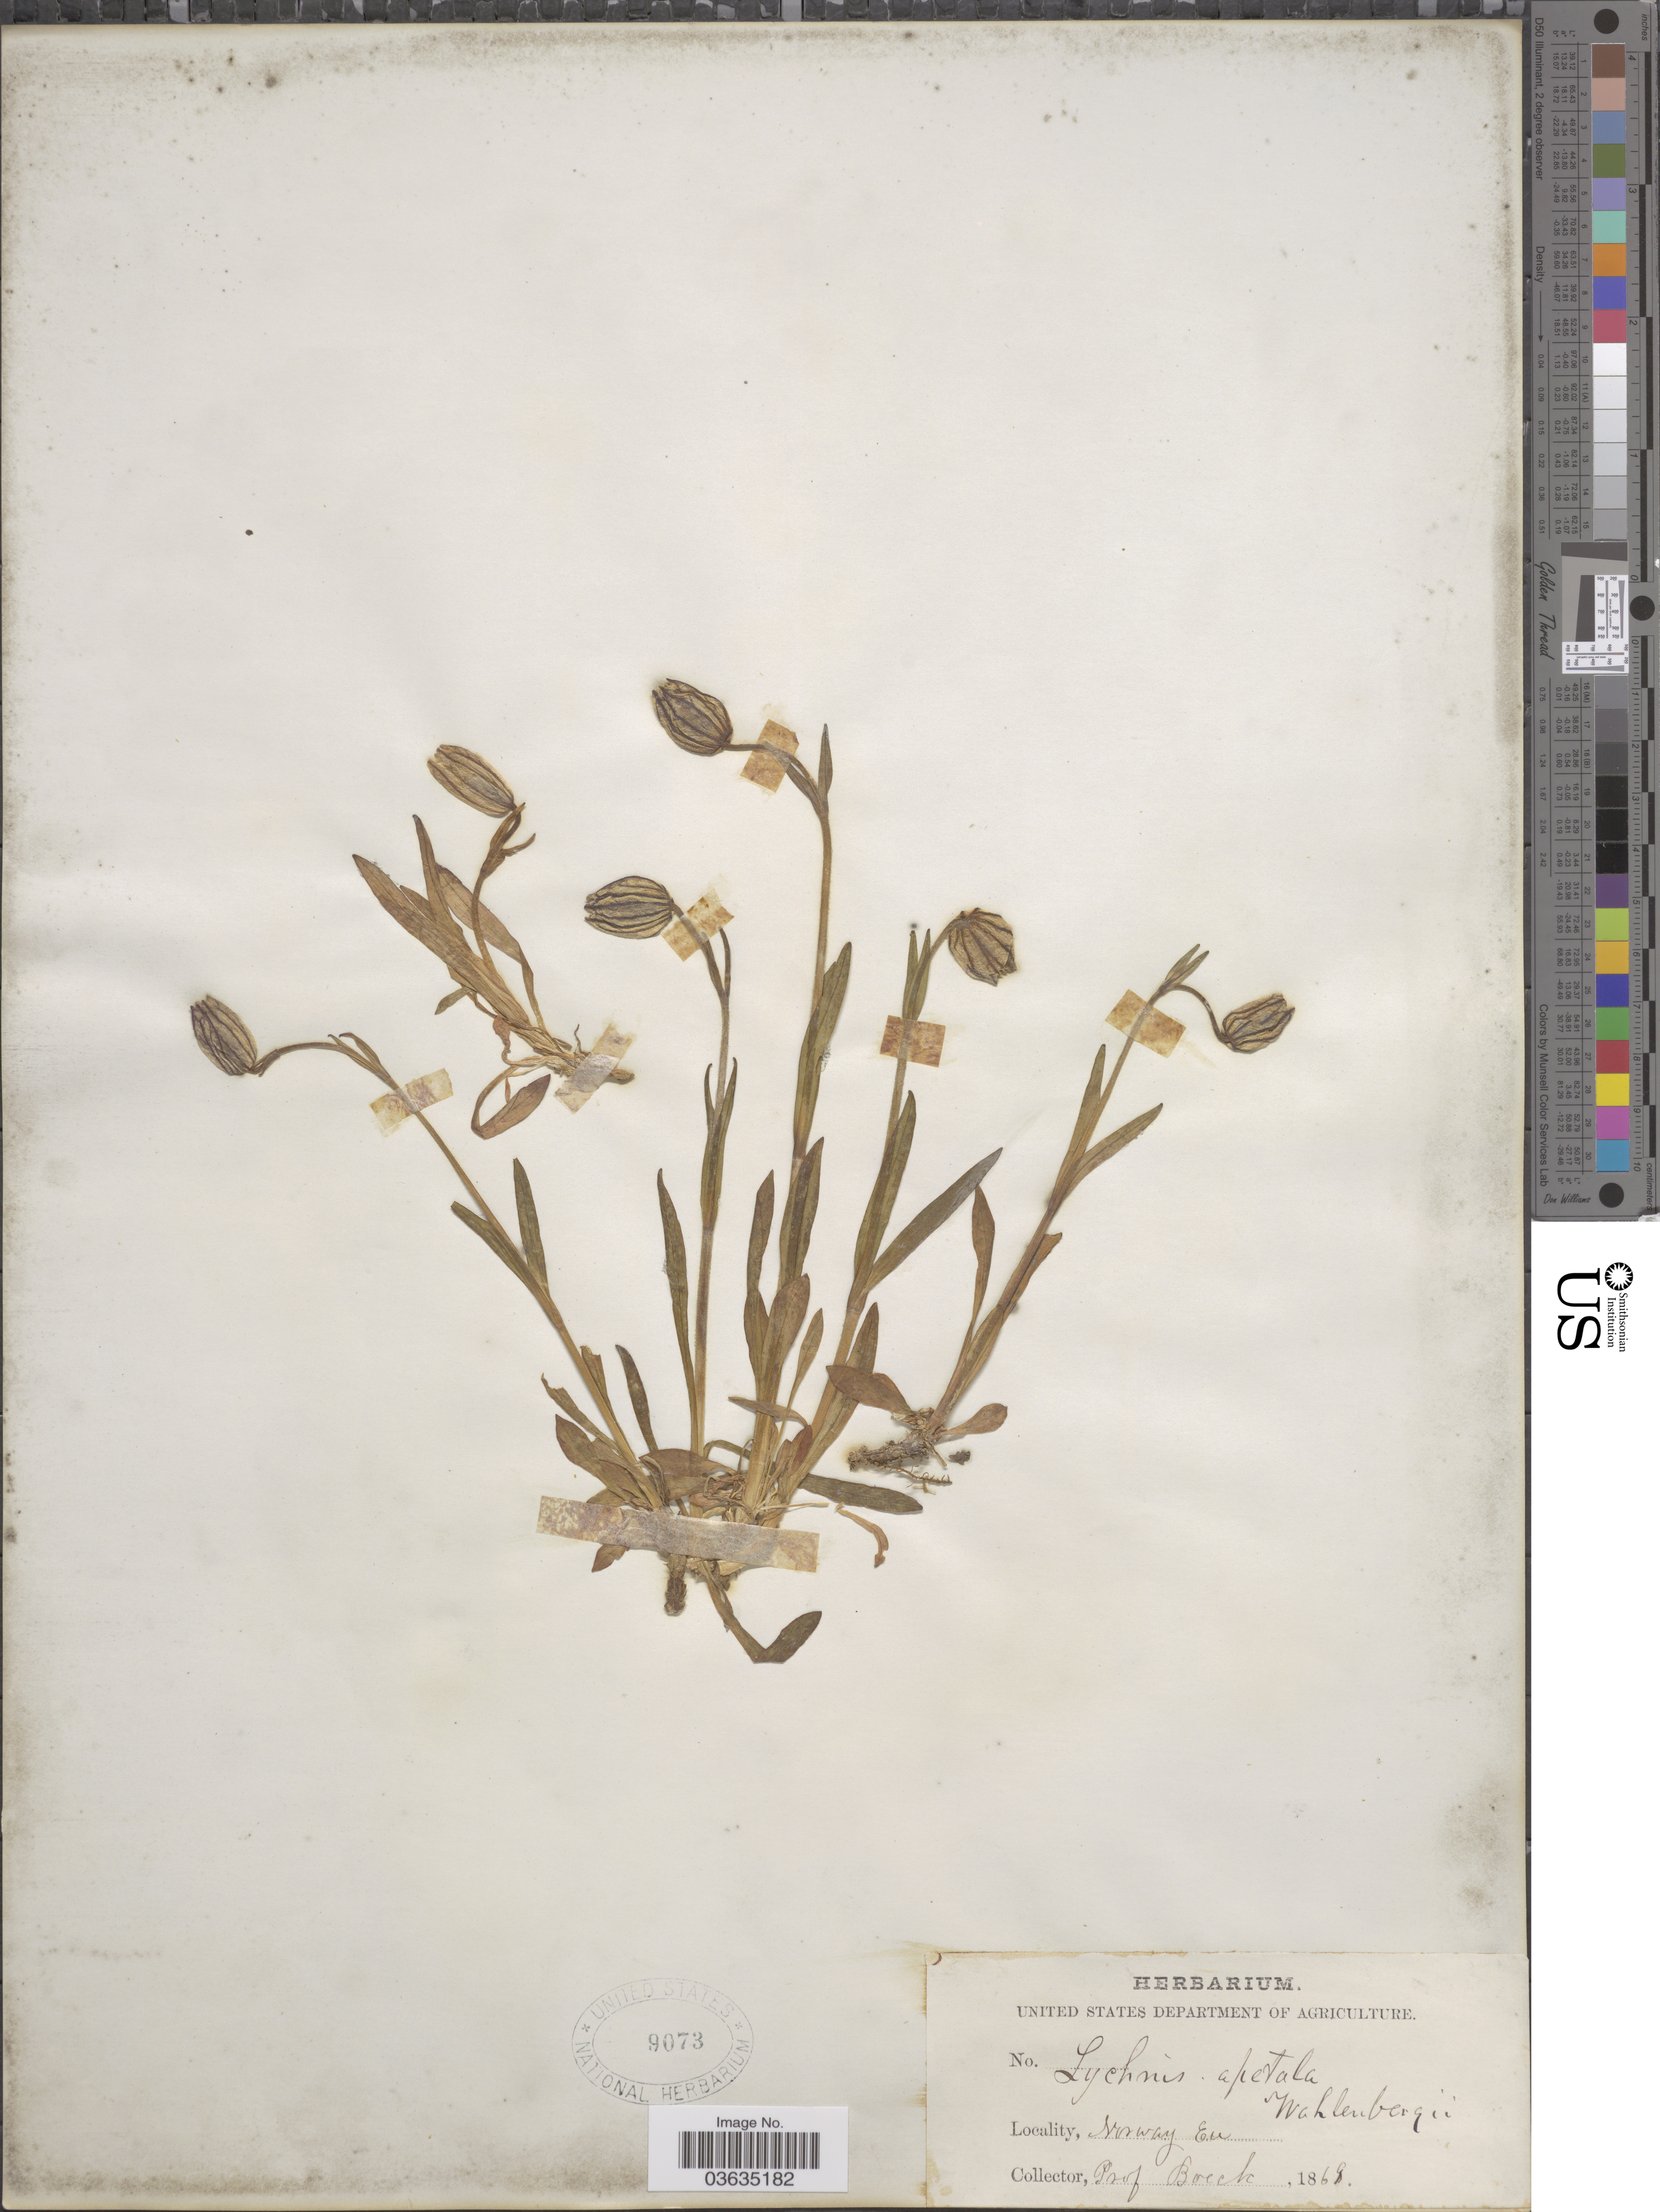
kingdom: Plantae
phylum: Tracheophyta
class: Magnoliopsida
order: Caryophyllales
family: Caryophyllaceae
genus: Silene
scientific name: Silene wahlbergella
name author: Chowdhuri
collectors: Boeck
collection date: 1868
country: Norway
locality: Eu.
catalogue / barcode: US 9073